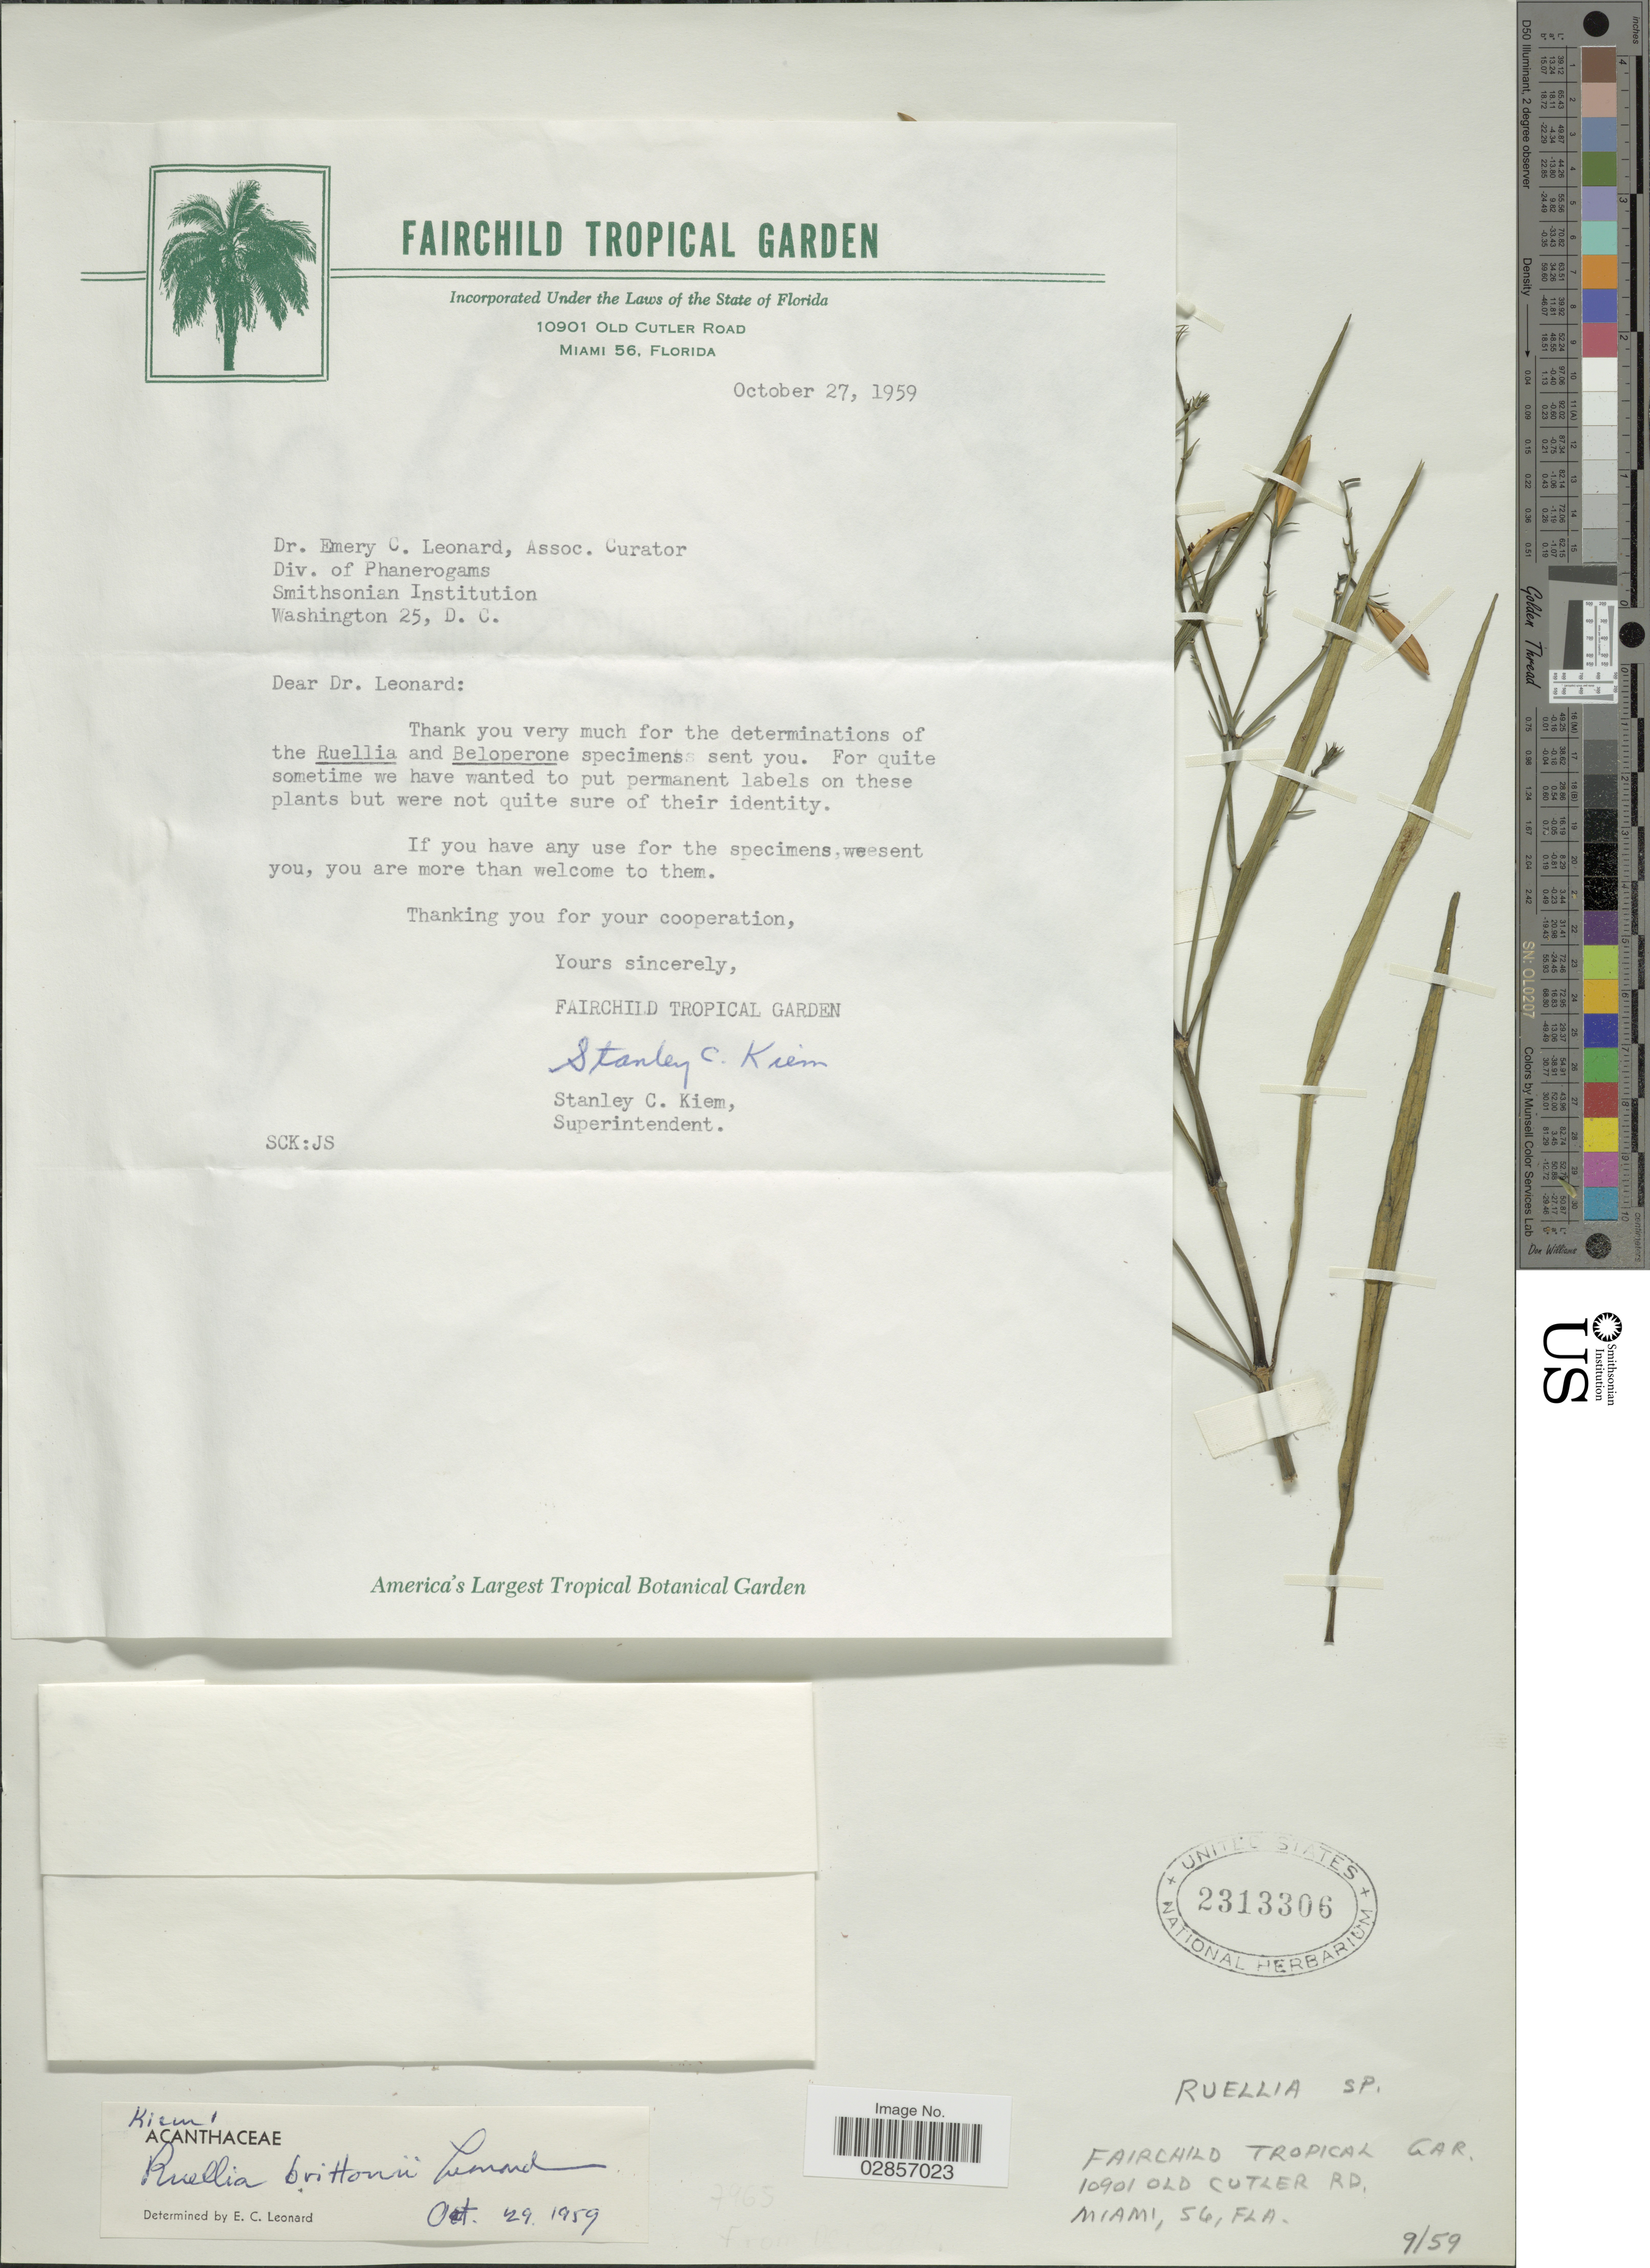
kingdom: Plantae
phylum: Tracheophyta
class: Magnoliopsida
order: Lamiales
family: Acanthaceae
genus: Ruellia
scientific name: Ruellia coerulea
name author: Morong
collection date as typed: Transcribed d/m/y: /9/59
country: United States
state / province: Florida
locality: Fairchild Tropical Garden, 10901 Old Cutler Rd. Miami, 56, Fla.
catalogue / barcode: US 2313306